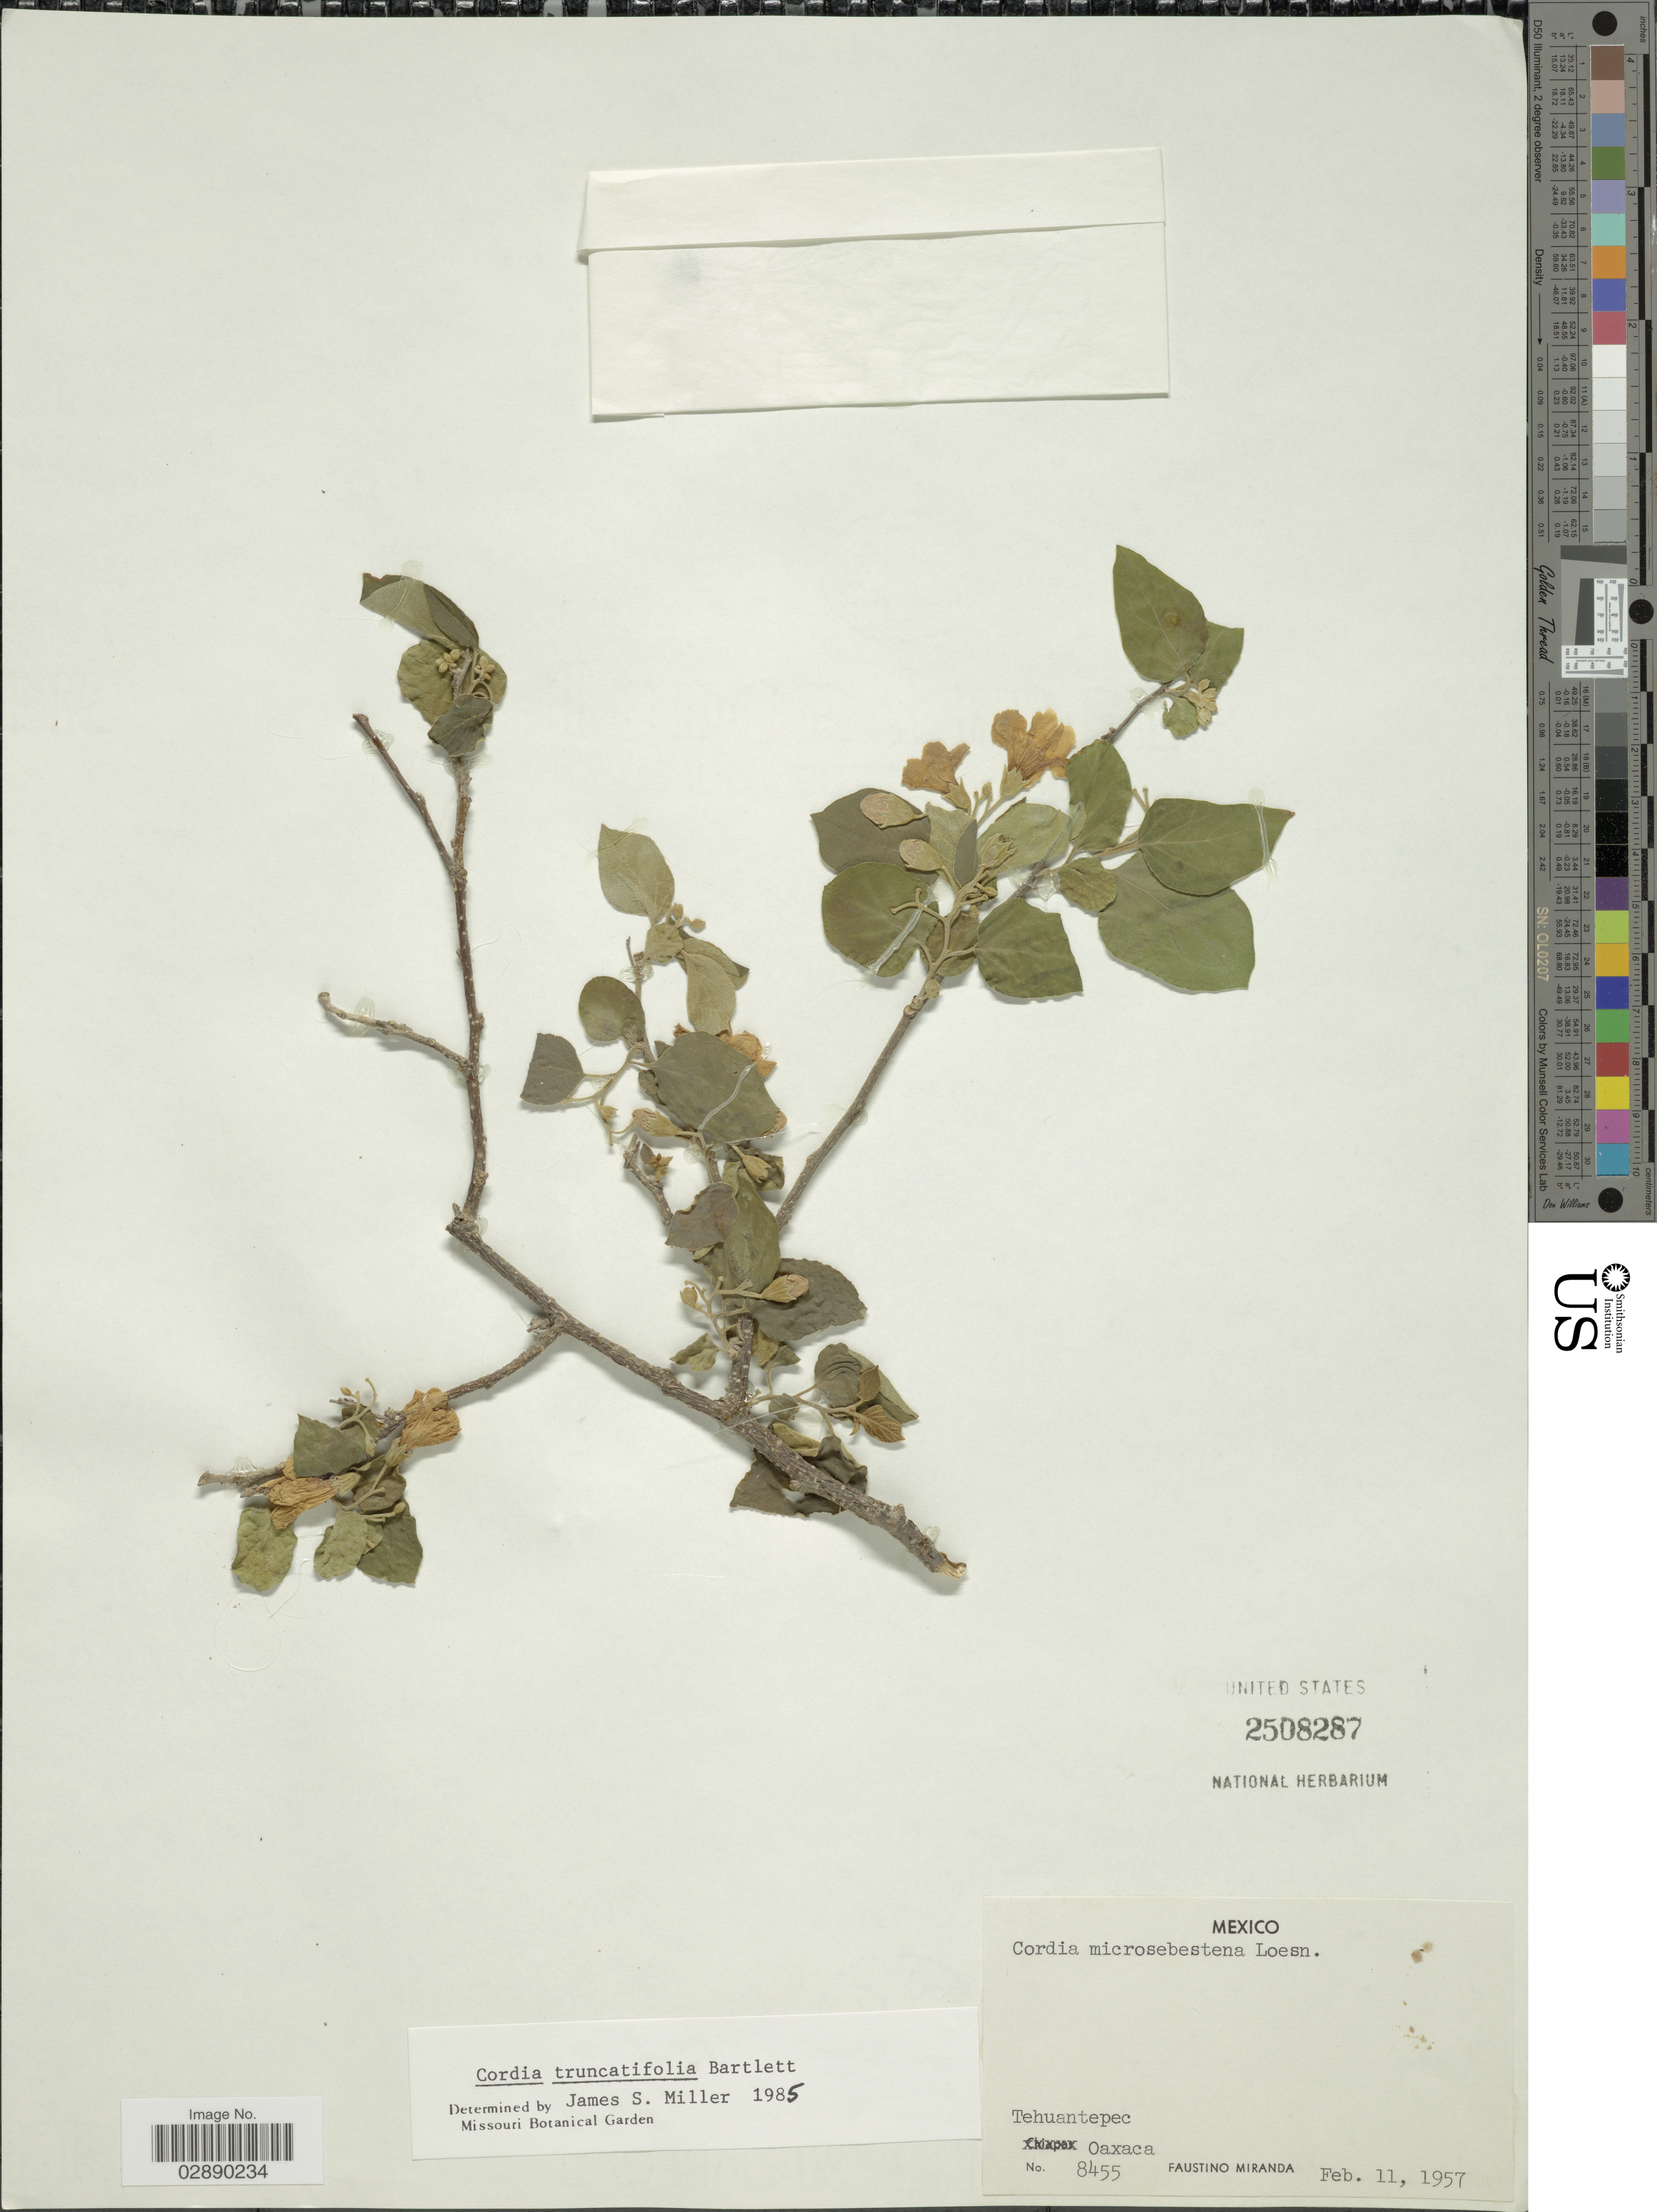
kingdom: Plantae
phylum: Tracheophyta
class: Magnoliopsida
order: Boraginales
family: Cordiaceae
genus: Cordia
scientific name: Cordia truncatifolia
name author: Bartlett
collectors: F. Miranda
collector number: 8455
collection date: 1957-02-11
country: Mexico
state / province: Oaxaca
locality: Tehuantepec.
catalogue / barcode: US 2508287